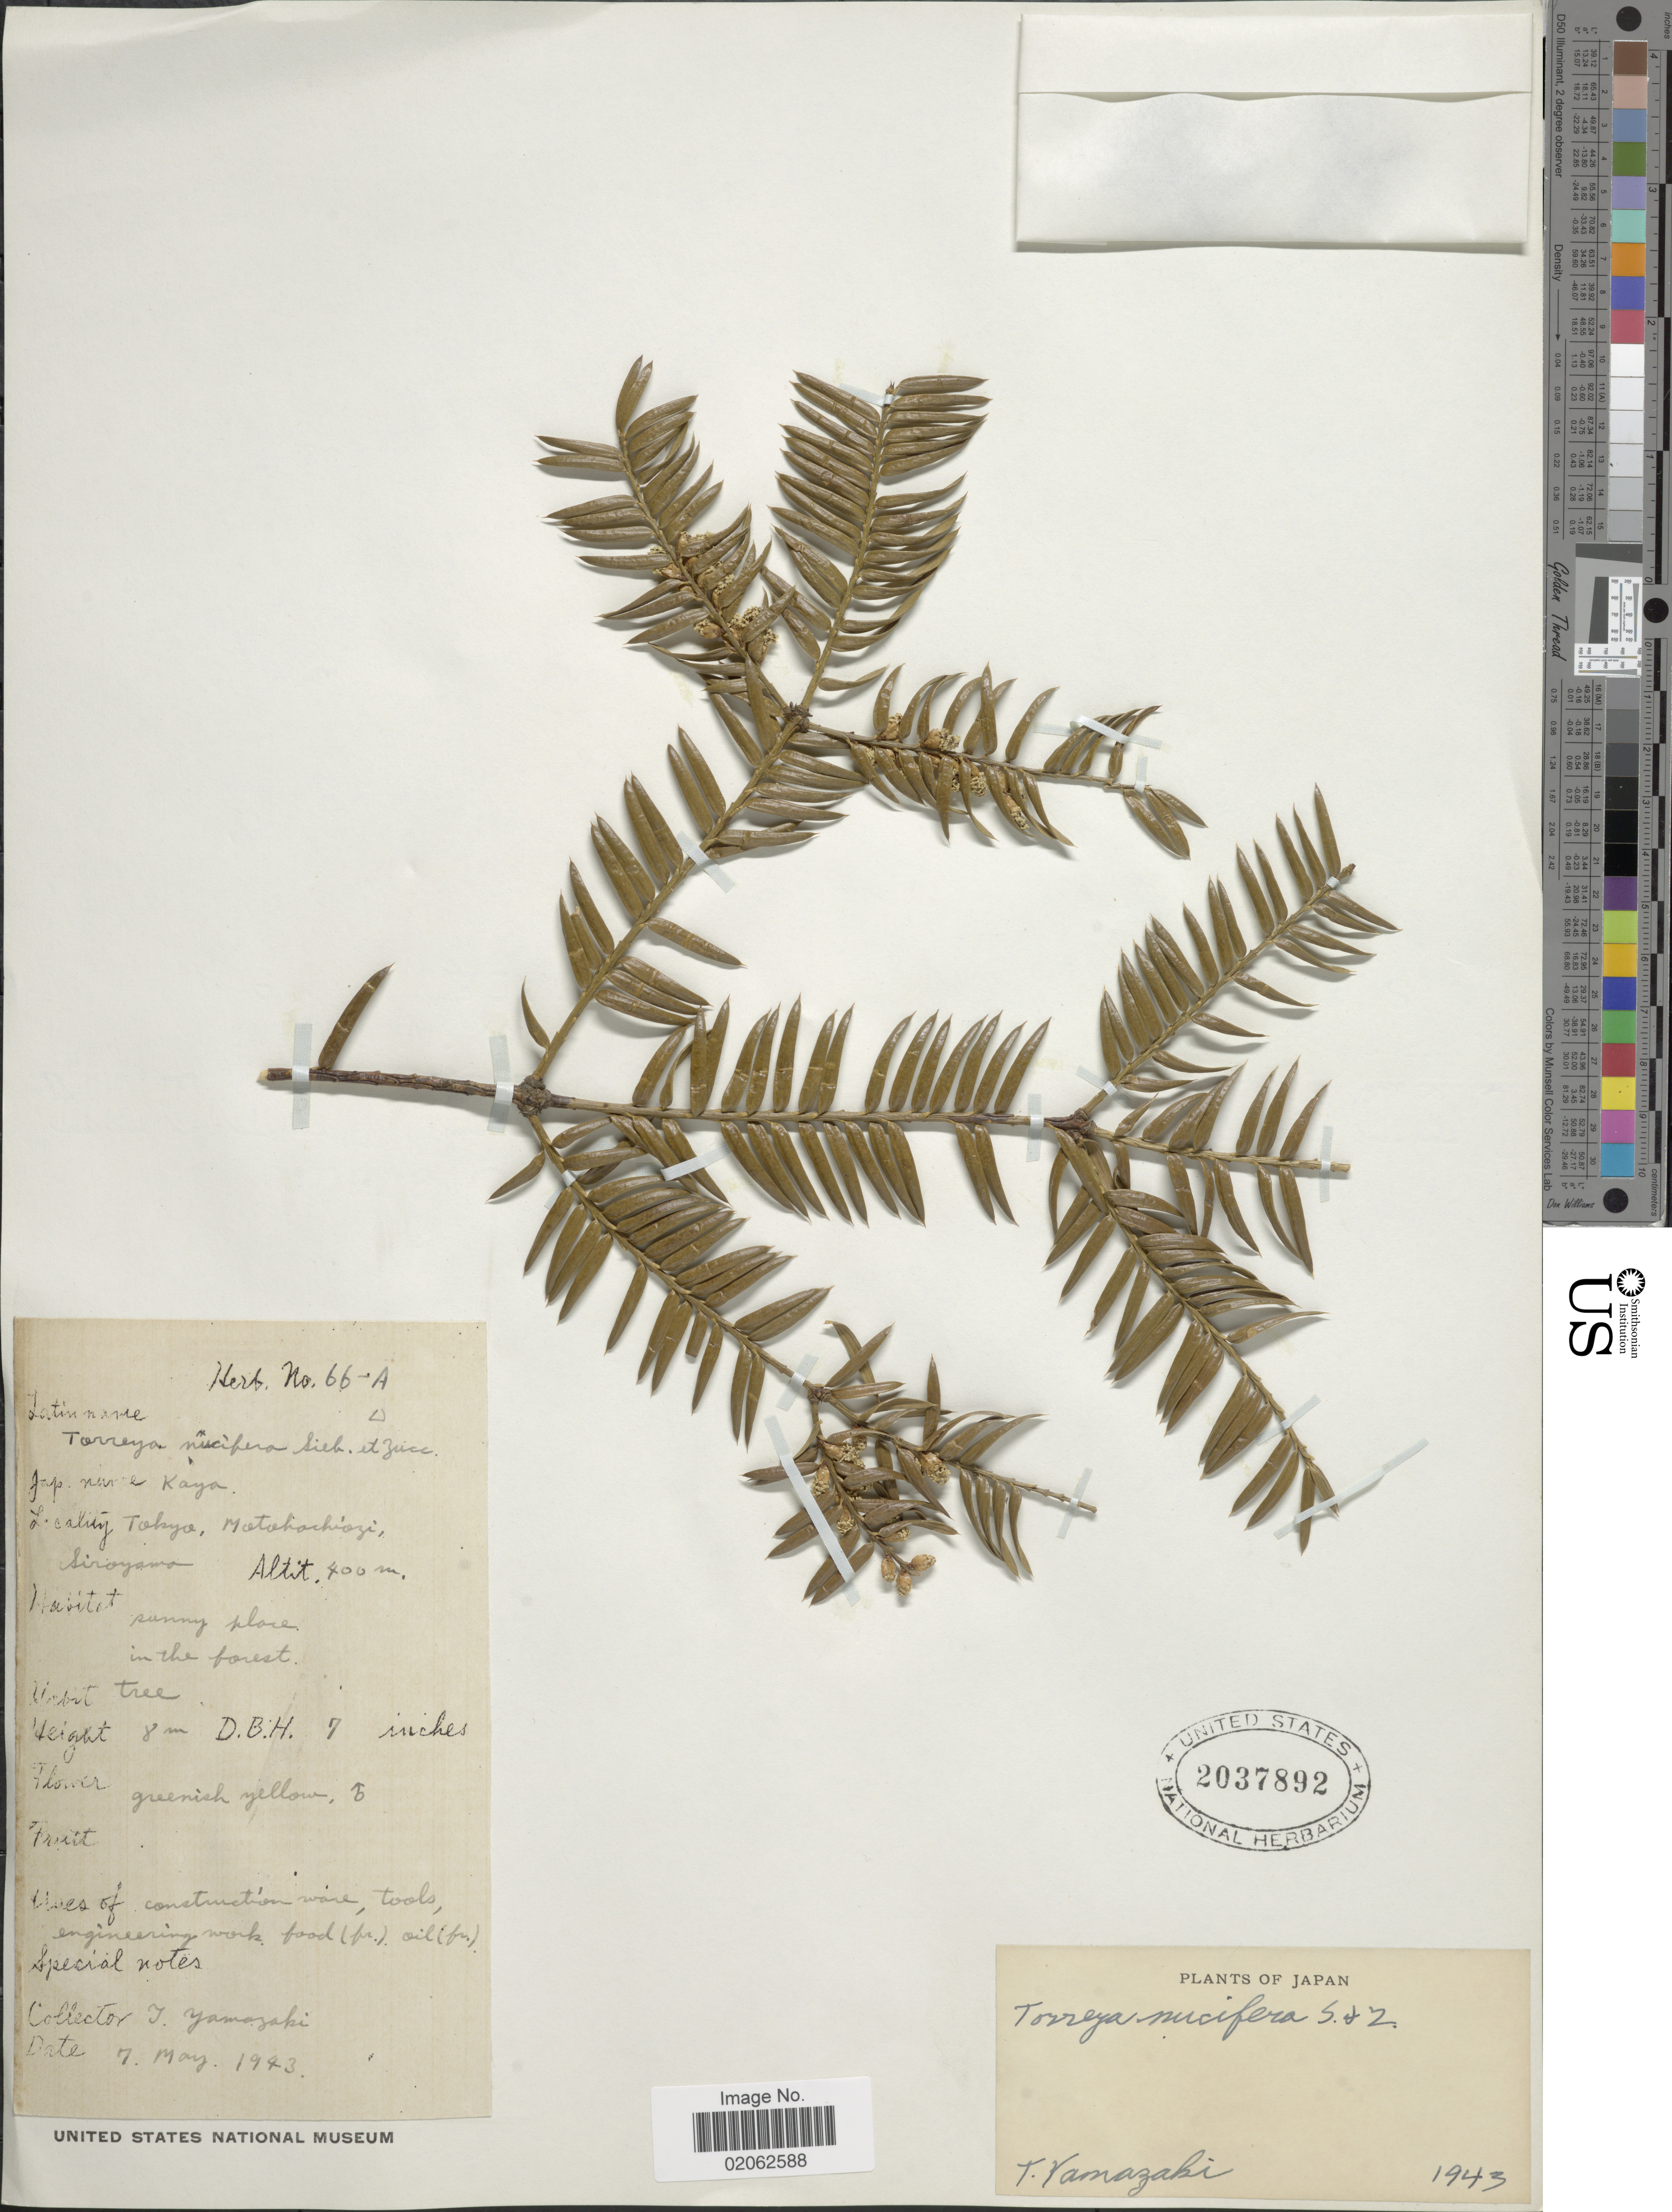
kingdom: Plantae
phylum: Tracheophyta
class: Pinopsida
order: Pinales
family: Taxaceae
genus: Torreya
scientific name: Torreya nucifera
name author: (L.) Siebold & Zucc.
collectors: T. Yamazaki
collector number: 66-A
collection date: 1943-05-07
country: Japan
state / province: Tokyo, Federal City of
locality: Tokyo, Matahachioyi, Siroyama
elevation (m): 400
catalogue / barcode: US 2037892